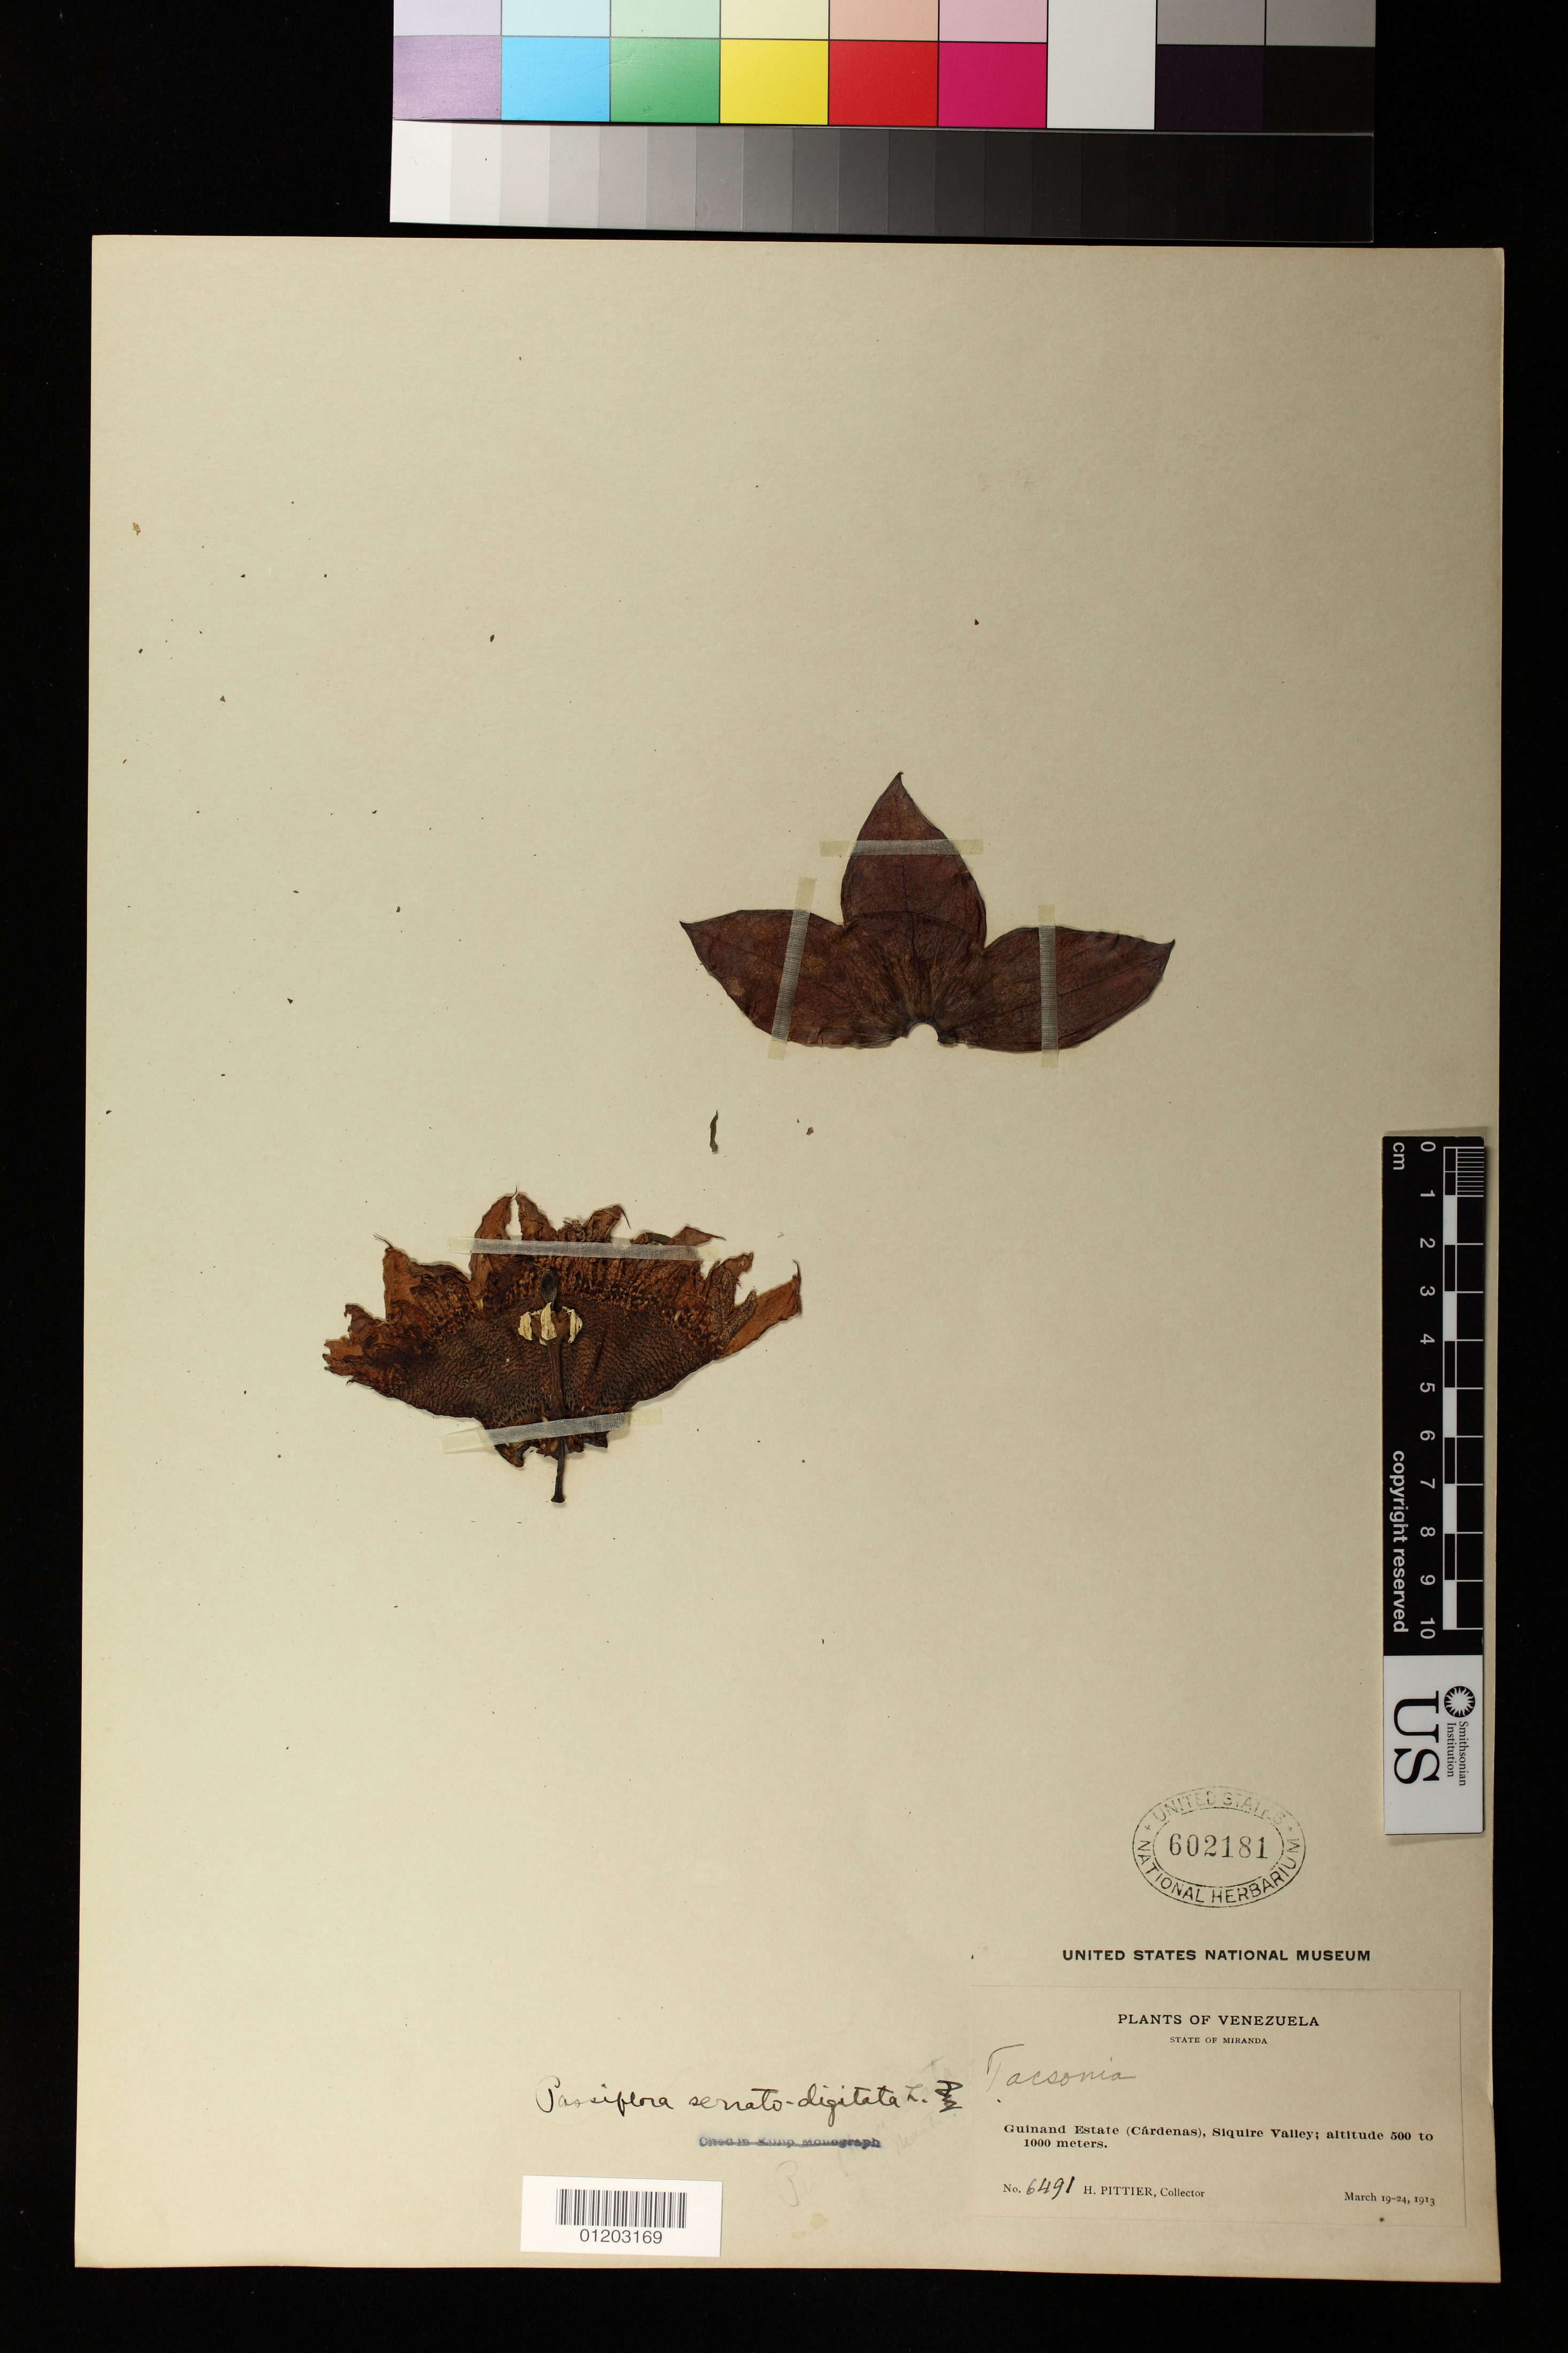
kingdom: Plantae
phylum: Tracheophyta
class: Magnoliopsida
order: Malpighiales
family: Passifloraceae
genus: Passiflora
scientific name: Passiflora serratodigitata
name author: L.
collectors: H. F. Pittier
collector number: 6491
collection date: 1913-03-19/1913-03-24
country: Venezuela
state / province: Miranda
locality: Guinand Estate (Cardenas), Siquire Valley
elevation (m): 500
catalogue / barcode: US 602181